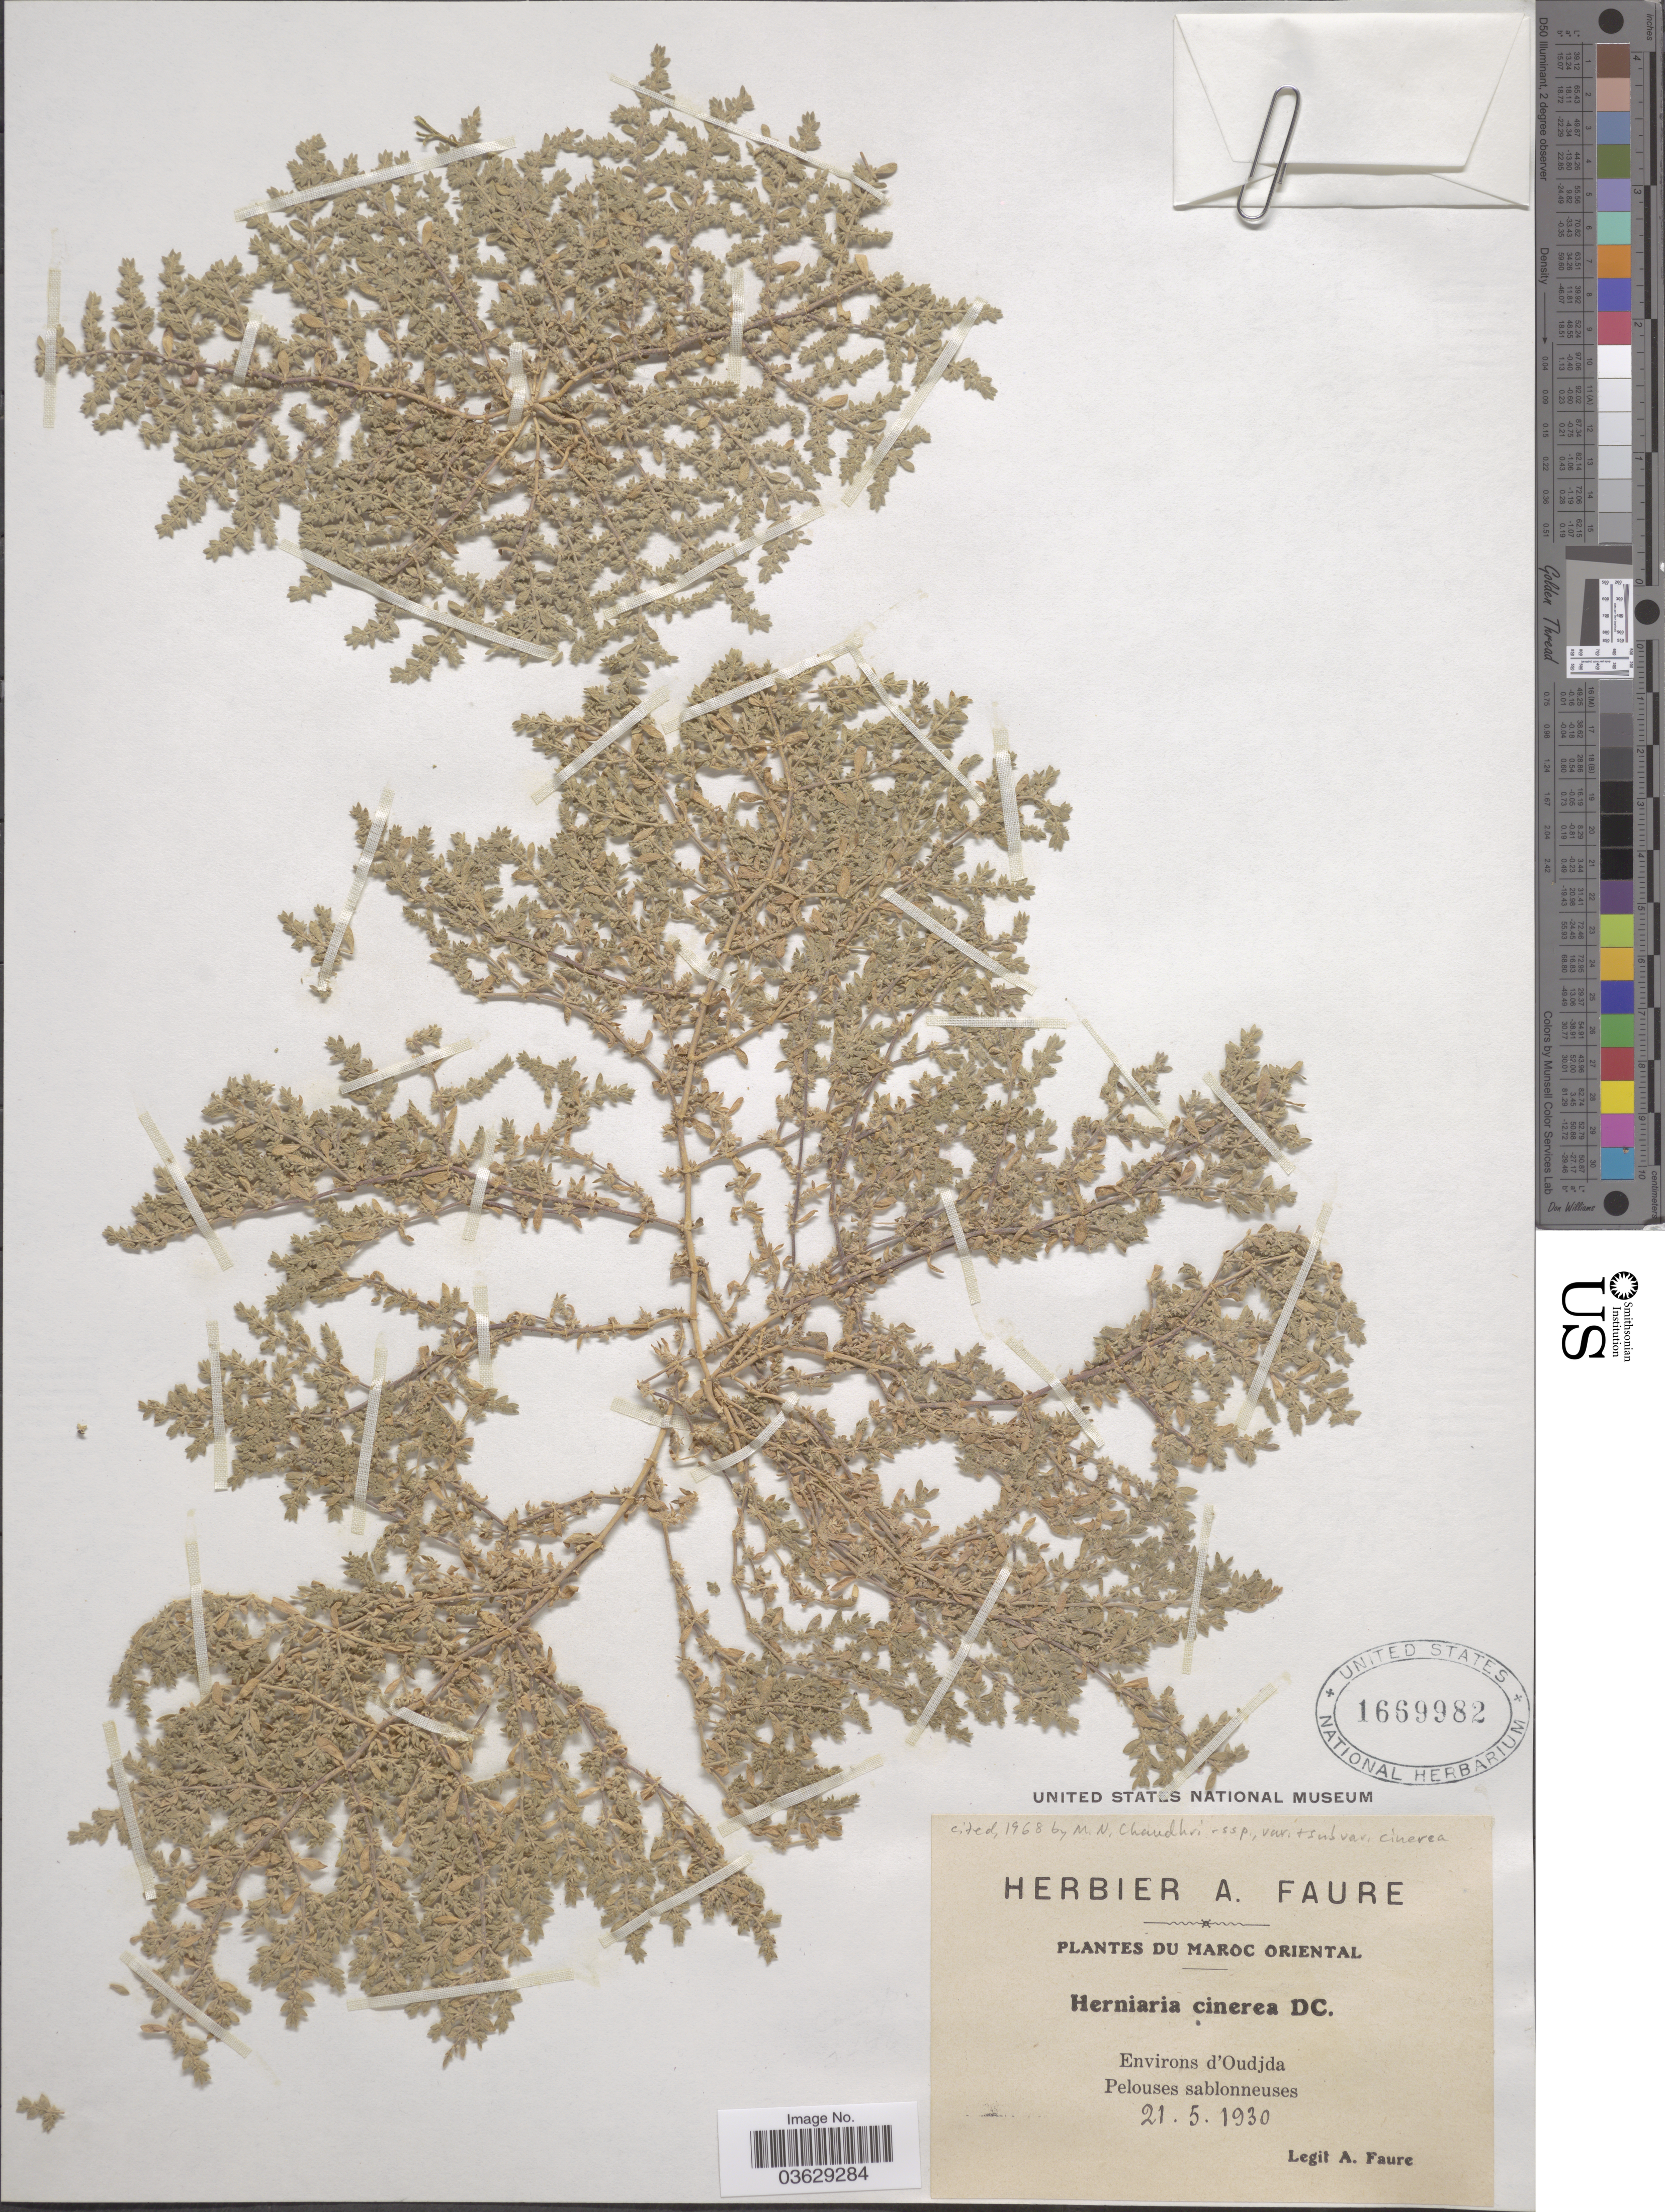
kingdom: Plantae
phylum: Tracheophyta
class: Magnoliopsida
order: Caryophyllales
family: Caryophyllaceae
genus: Herniaria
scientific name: Herniaria cinerea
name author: DC.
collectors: A. Faure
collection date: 1930-05-21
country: Morocco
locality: Du Maroc Oriental. Environs d'Oudjda. Pelouses sablonneuses.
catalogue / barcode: US 1669982